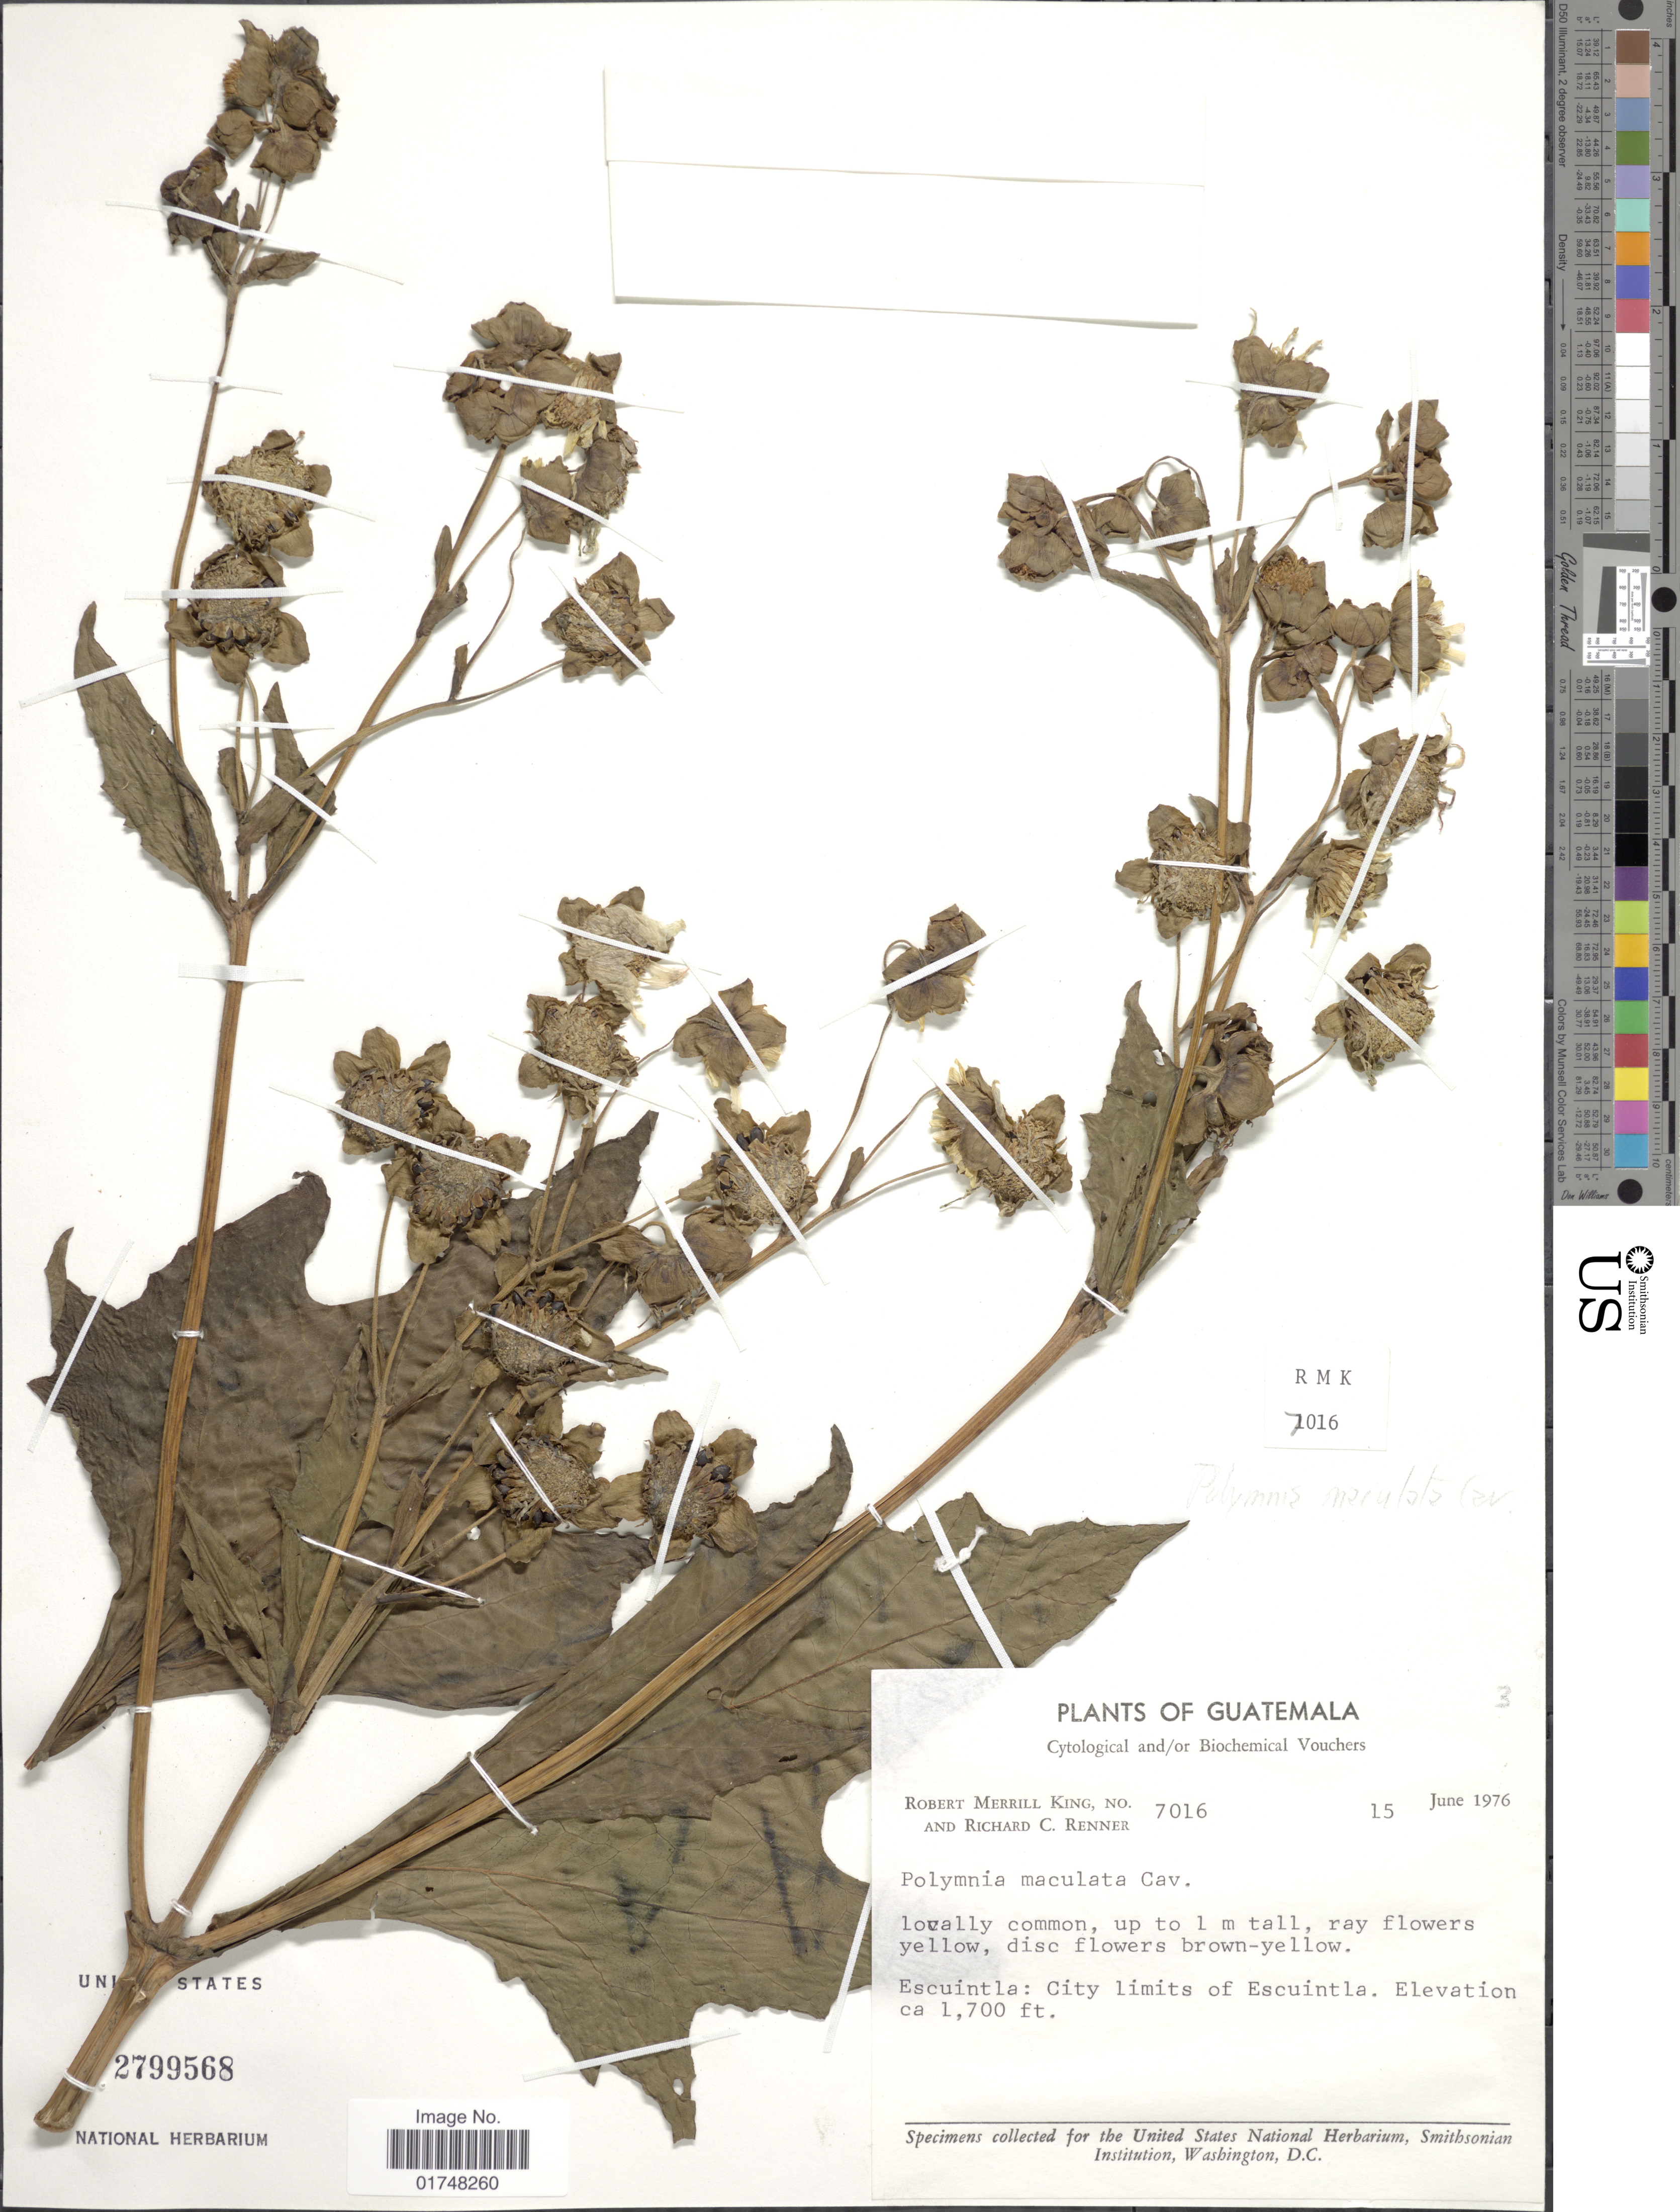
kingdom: Plantae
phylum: Tracheophyta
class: Magnoliopsida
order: Asterales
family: Asteraceae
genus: Smallanthus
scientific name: Smallanthus maculatus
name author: (Cav.) H. Rob.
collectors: R. M. King & R. C. Renner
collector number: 7015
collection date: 1976-06-15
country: Guatemala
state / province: Escuintla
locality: City limits of Escuintla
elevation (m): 518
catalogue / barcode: US 2799568